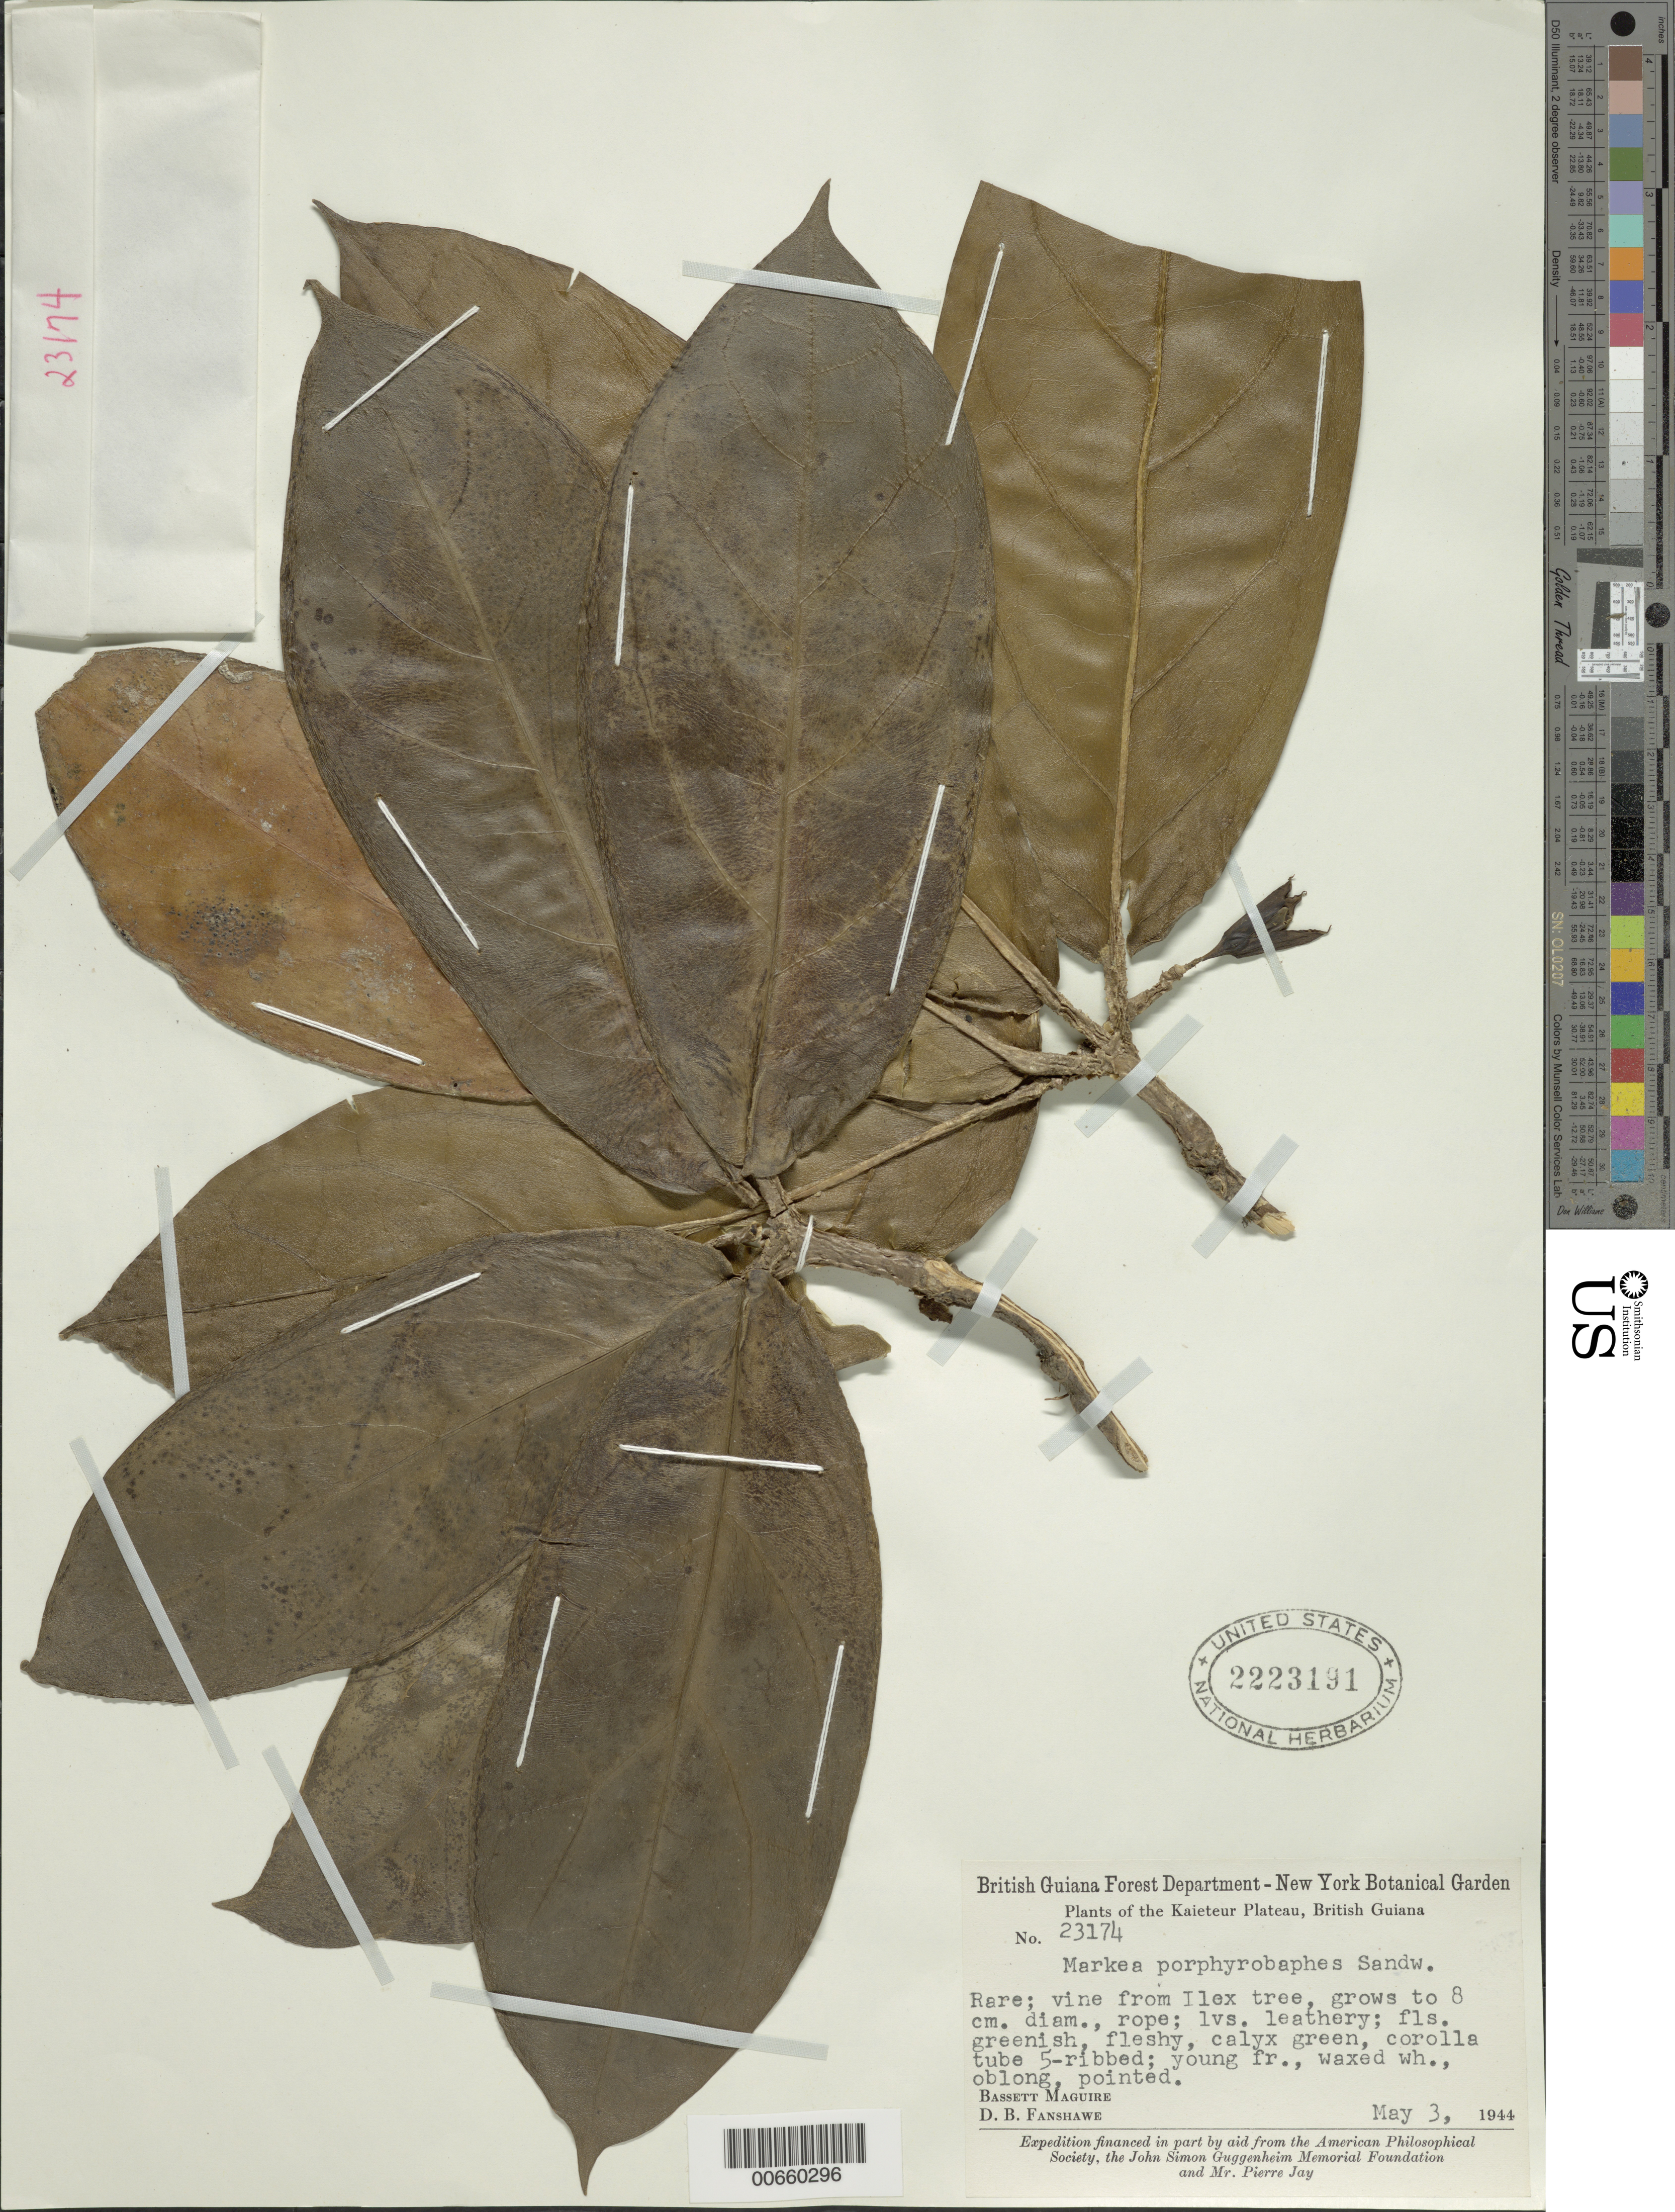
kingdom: Plantae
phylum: Tracheophyta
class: Magnoliopsida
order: Solanales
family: Solanaceae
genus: Markea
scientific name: Markea sessiliflora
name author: Ducke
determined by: Nee, Michael H.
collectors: B. Maguire & D. B. Fanshawe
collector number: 23174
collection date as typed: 3-May-44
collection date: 1944-05-03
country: Guyana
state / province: Potaro-Siparuni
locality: Kaieteur Plateau, Potaro River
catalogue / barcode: US 2223191